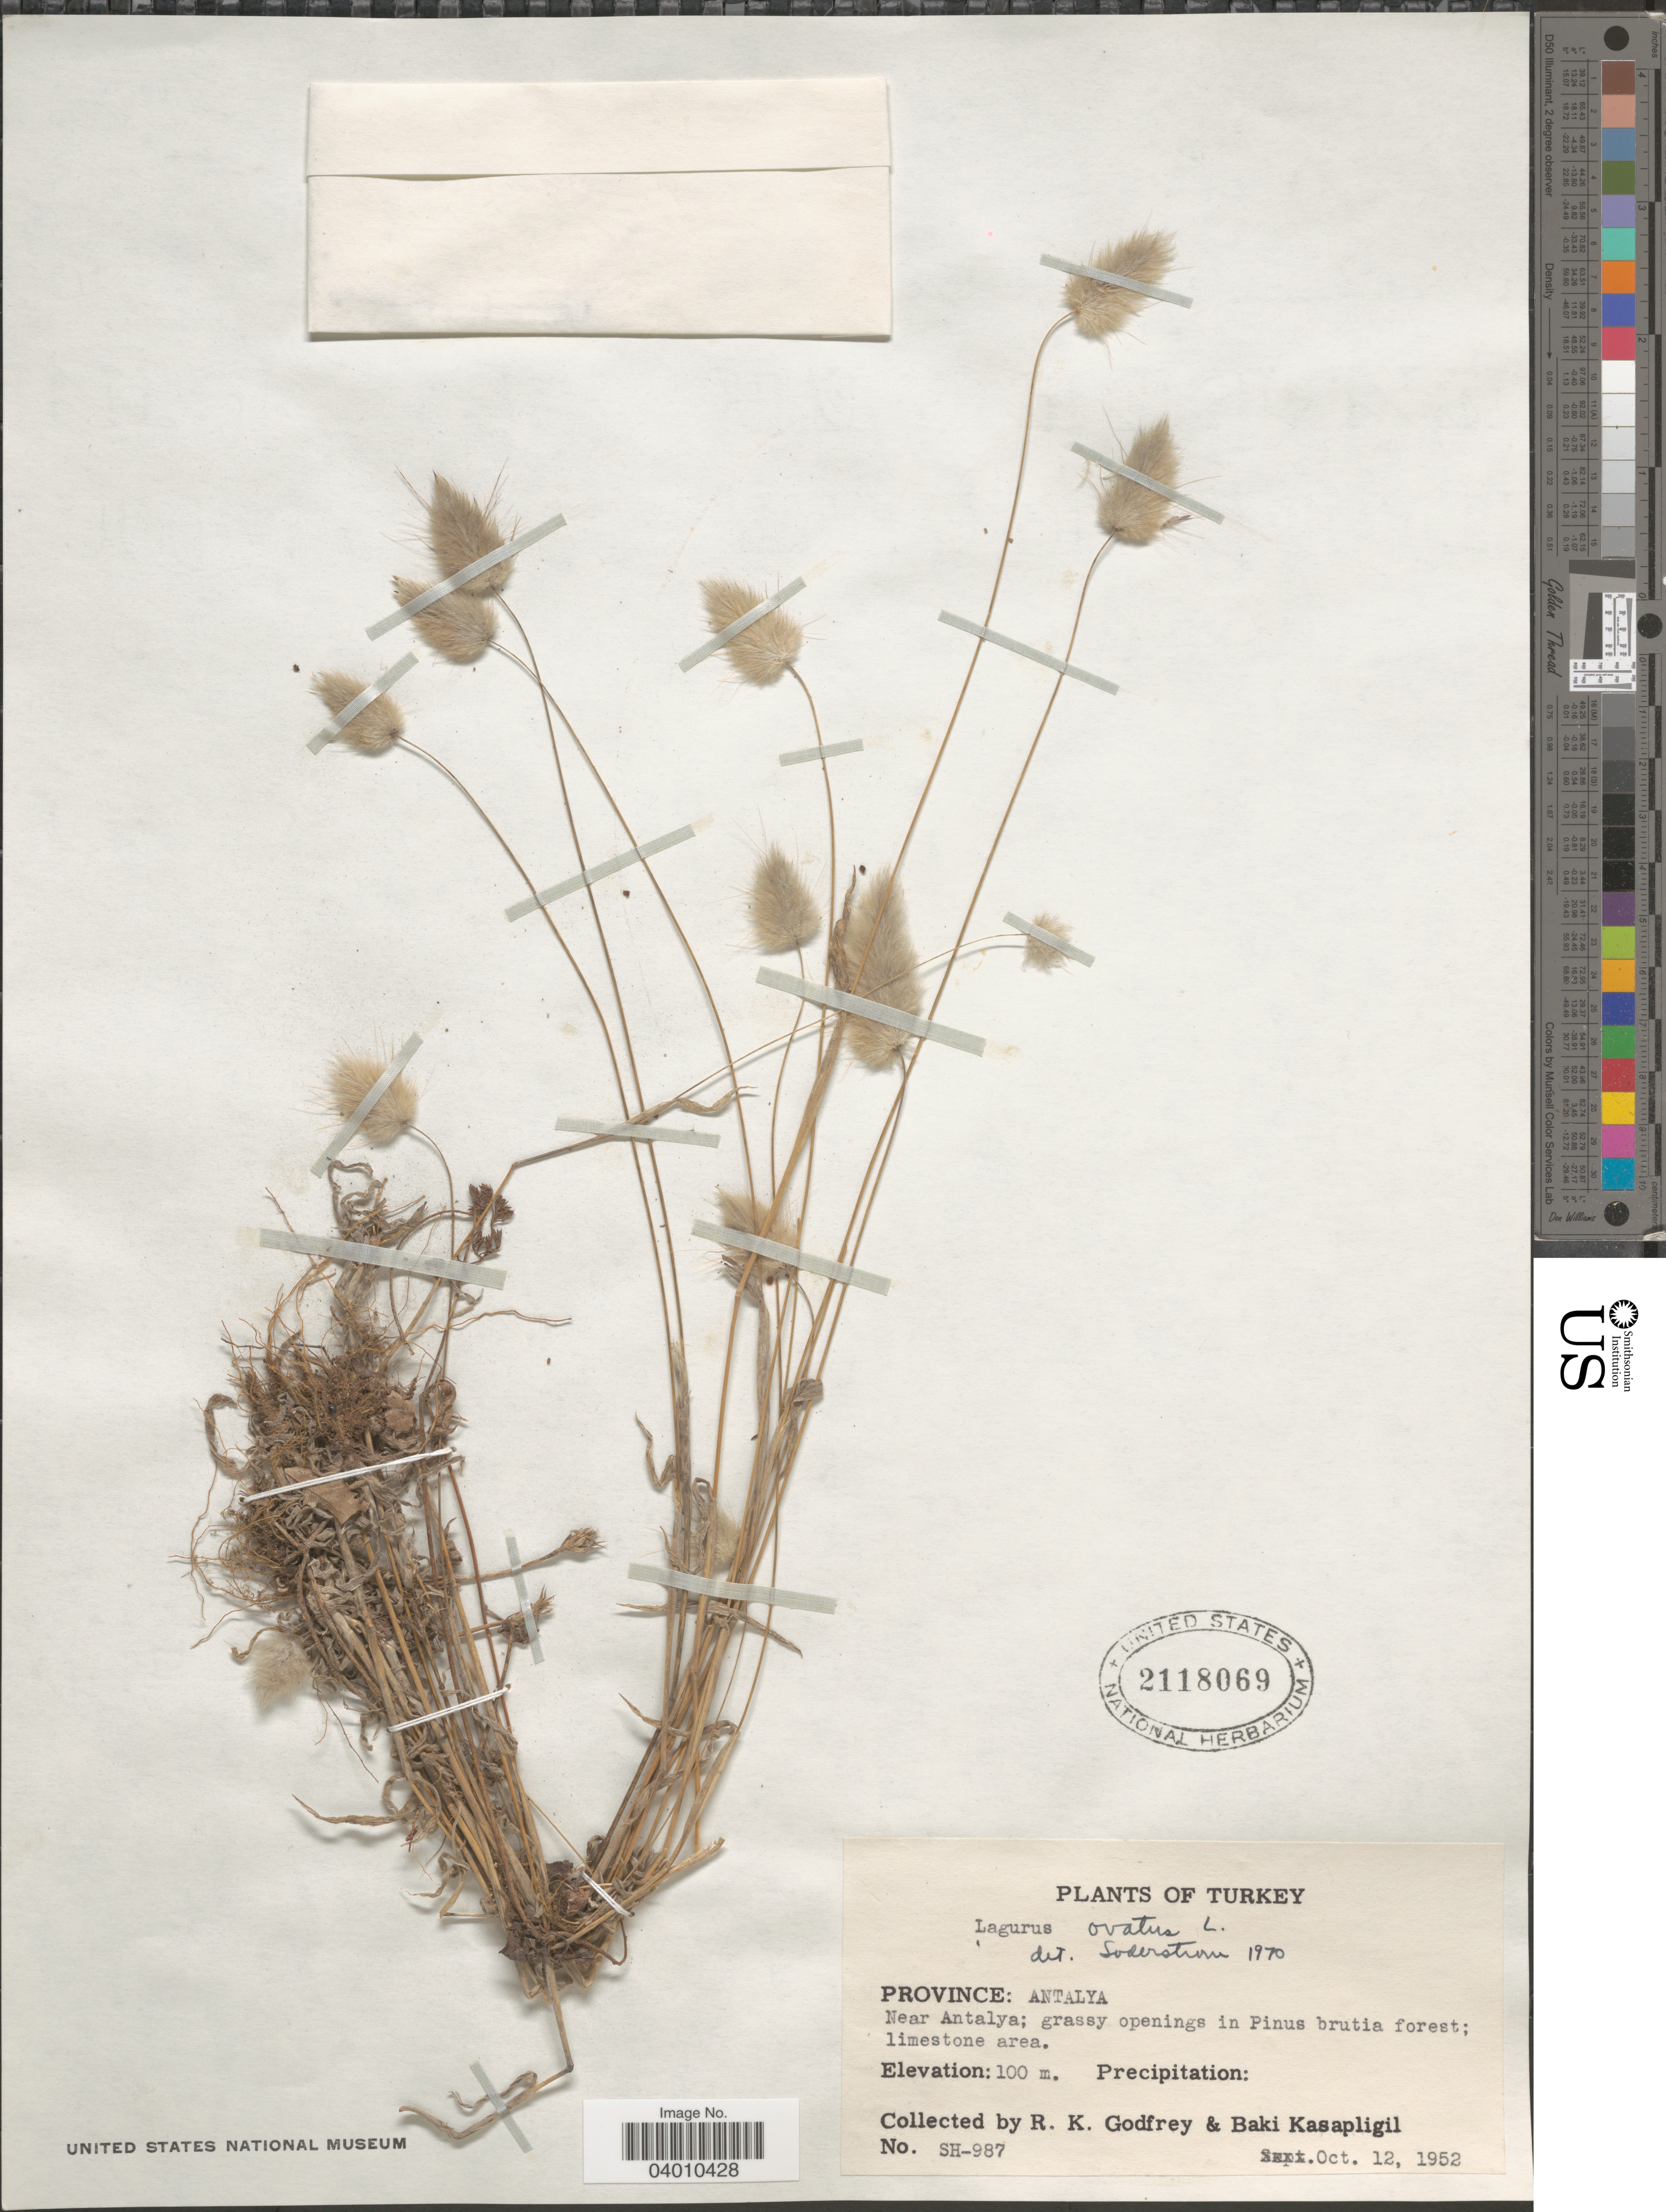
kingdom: Plantae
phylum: Tracheophyta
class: Liliopsida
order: Poales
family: Poaceae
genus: Lagurus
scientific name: Lagurus ovatus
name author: L.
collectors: R. K. Godfrey & B. Kasapligil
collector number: SH-987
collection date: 1952-10-12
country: Turkey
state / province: Antalya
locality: Near Antalya.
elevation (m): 100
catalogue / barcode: US 2118069